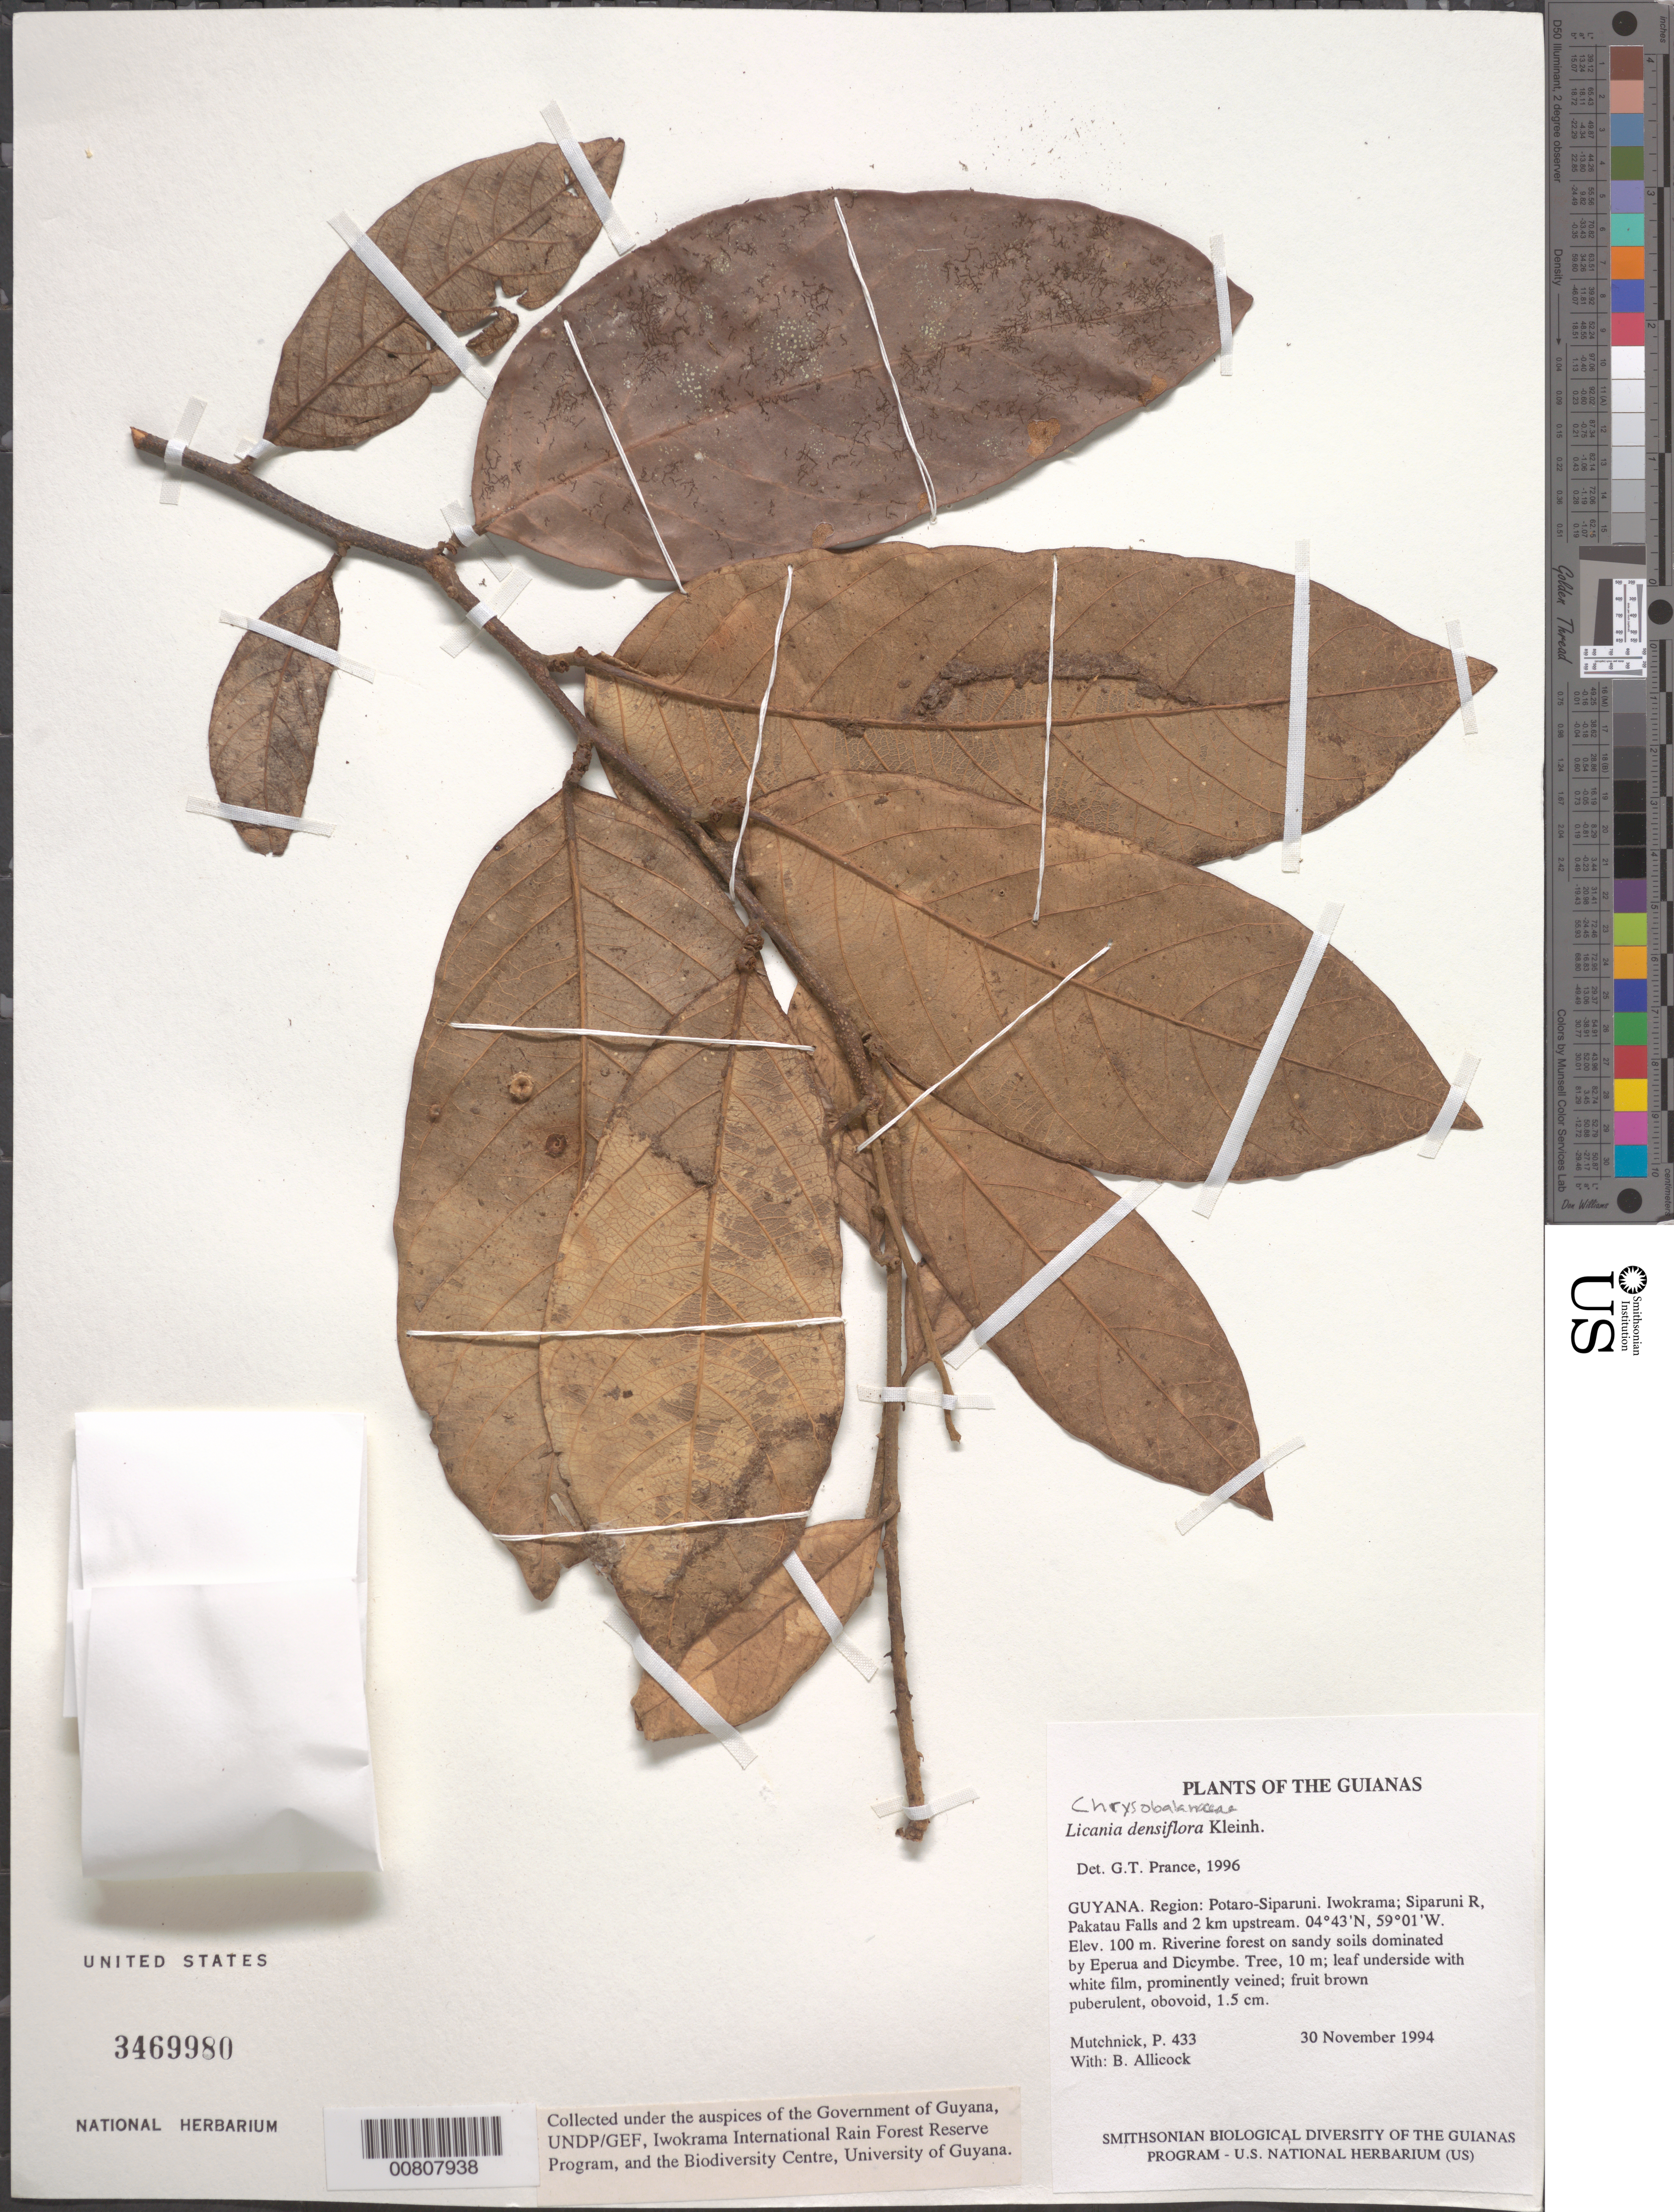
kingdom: Plantae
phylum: Tracheophyta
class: Magnoliopsida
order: Malpighiales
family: Chrysobalanaceae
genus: Licania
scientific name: Licania densiflora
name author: Kleinh.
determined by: Prance, G. T.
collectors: P. Mutchnick & B. Allicock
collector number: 433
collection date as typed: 30 November 1994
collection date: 1994-11-30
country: Guyana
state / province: Potaro-Siparuni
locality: Iwokrama; Siparuni R, Pakatau Falls and 2 km upstream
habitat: Riverine forest on sandy soils dominated by Eperua and Dicymbe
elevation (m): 100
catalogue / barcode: US 3469980